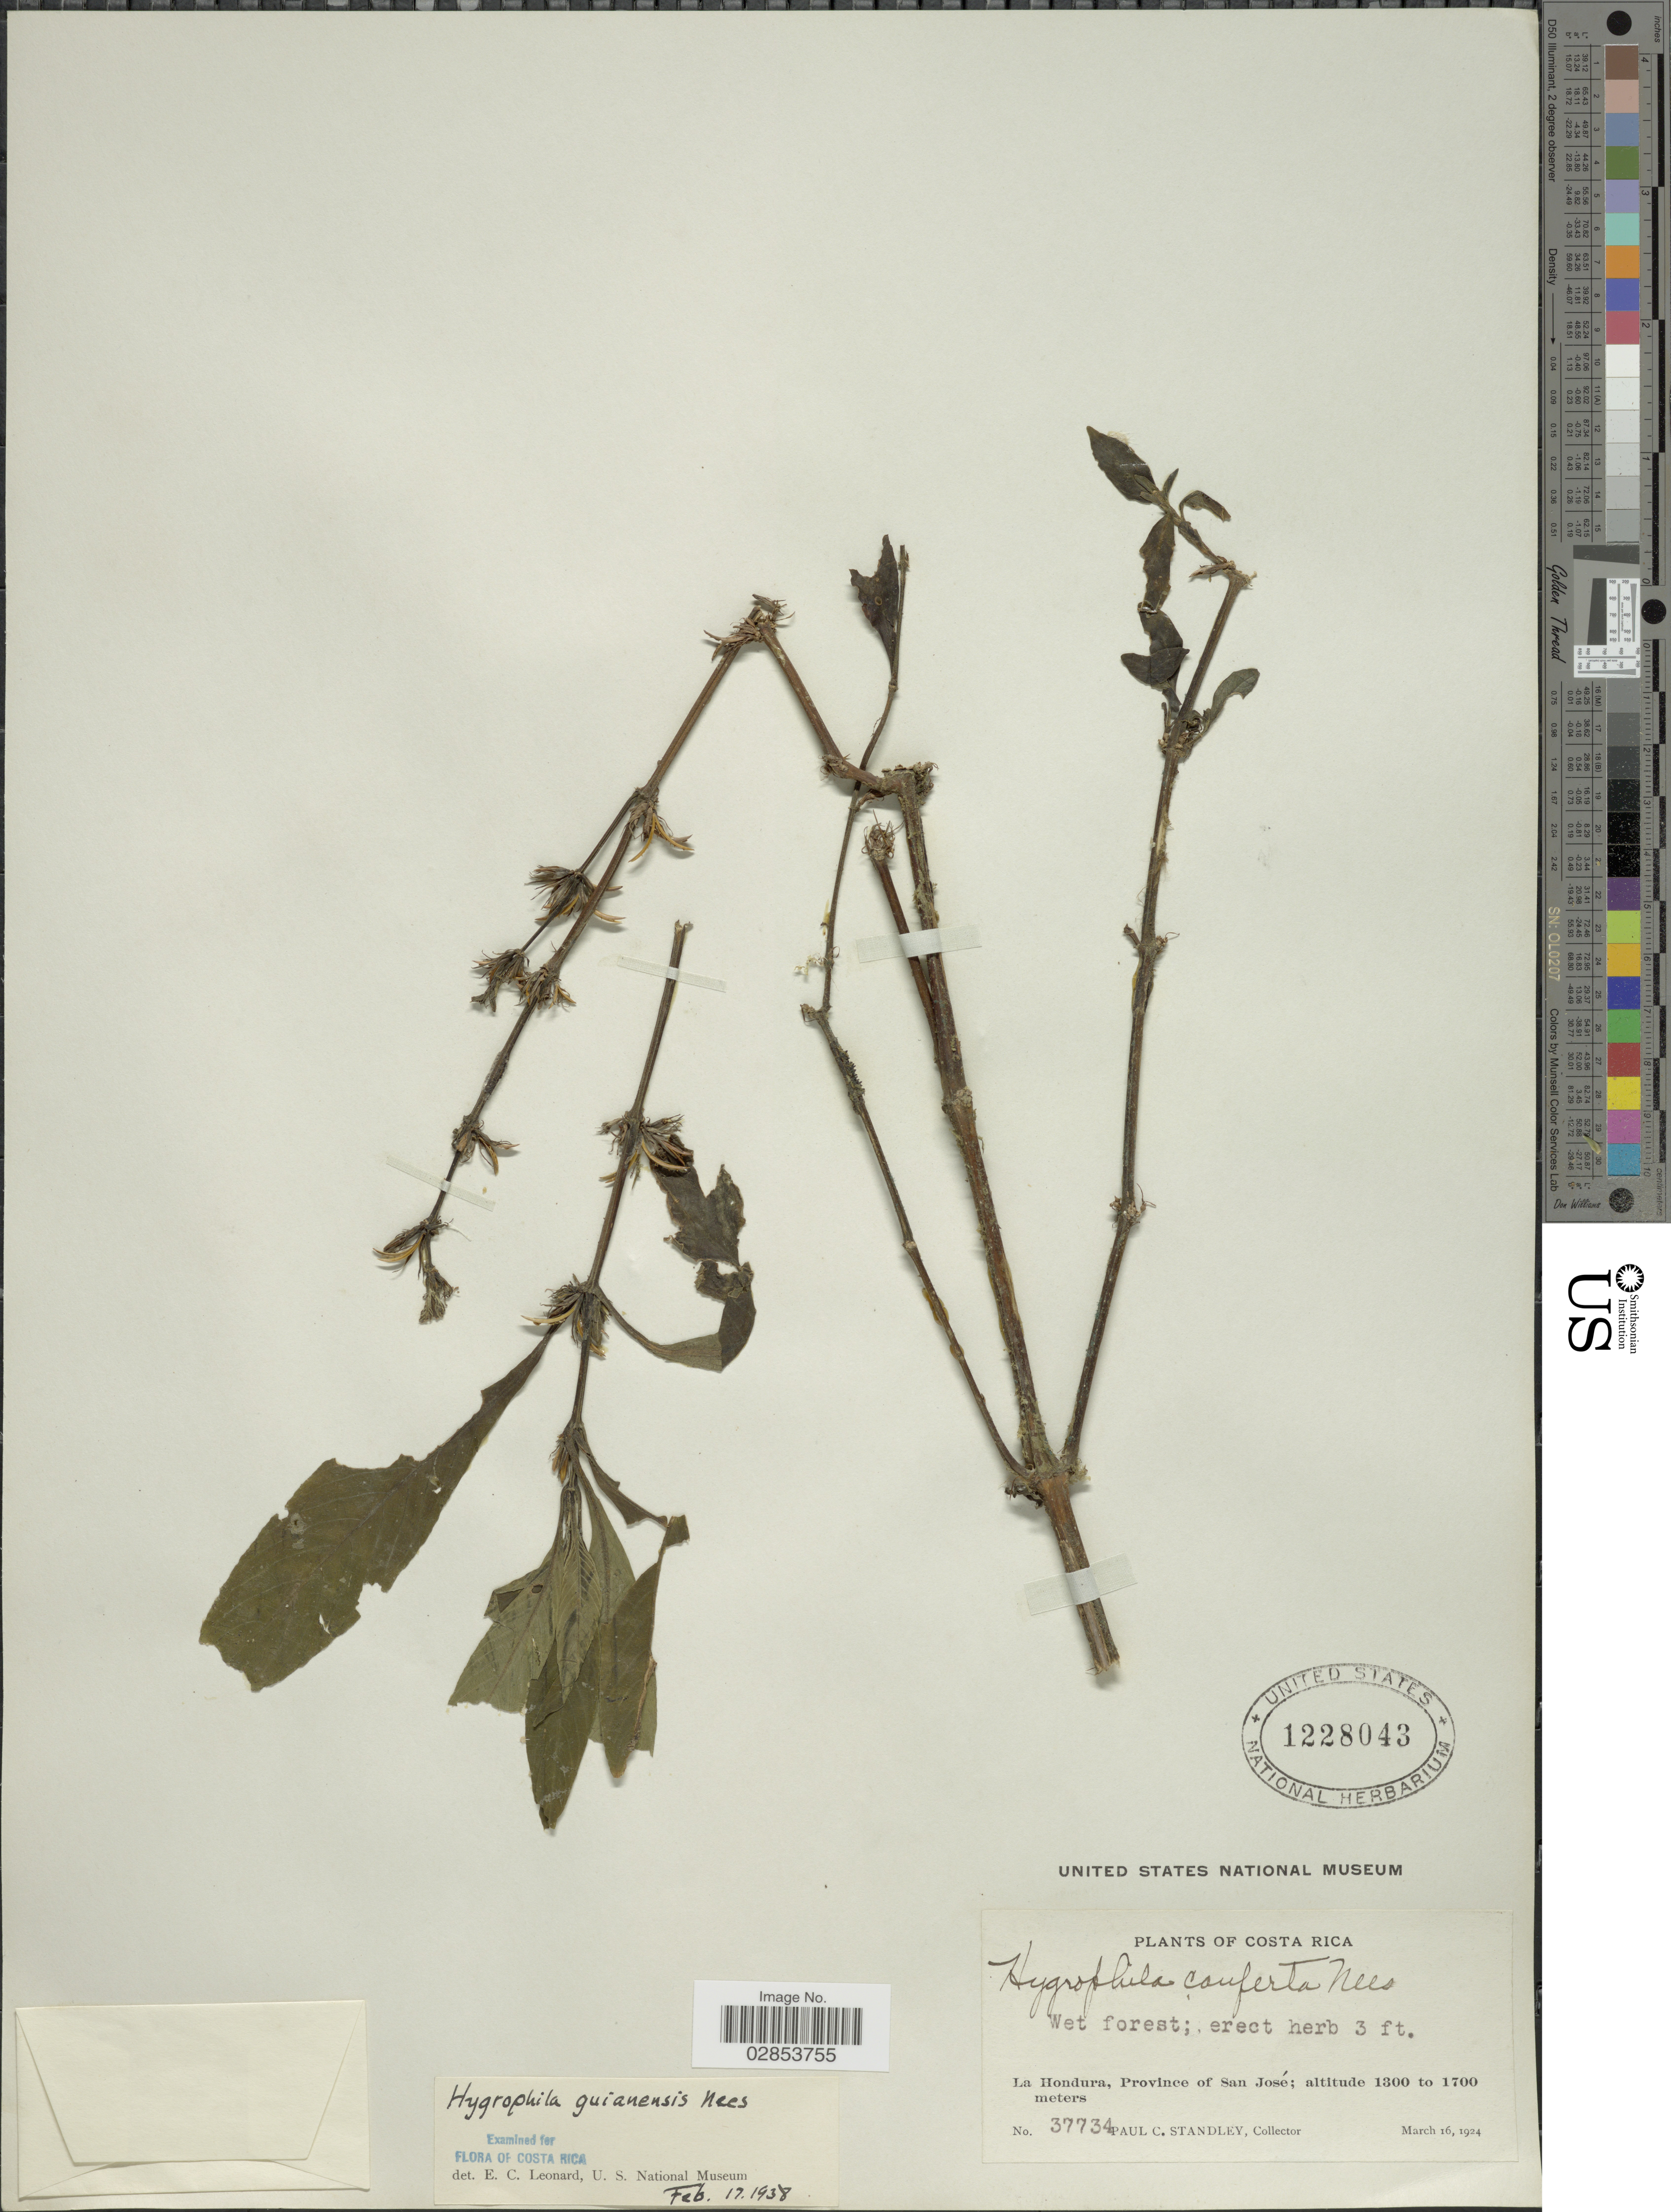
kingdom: Plantae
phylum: Tracheophyta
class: Magnoliopsida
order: Lamiales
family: Acanthaceae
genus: Hygrophila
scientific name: Hygrophila costata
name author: Nees & T. Nees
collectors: P. C. Standley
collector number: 37734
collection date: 1924-03-16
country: Costa Rica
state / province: San José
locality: La Hondura.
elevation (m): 1300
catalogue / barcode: US 1228043